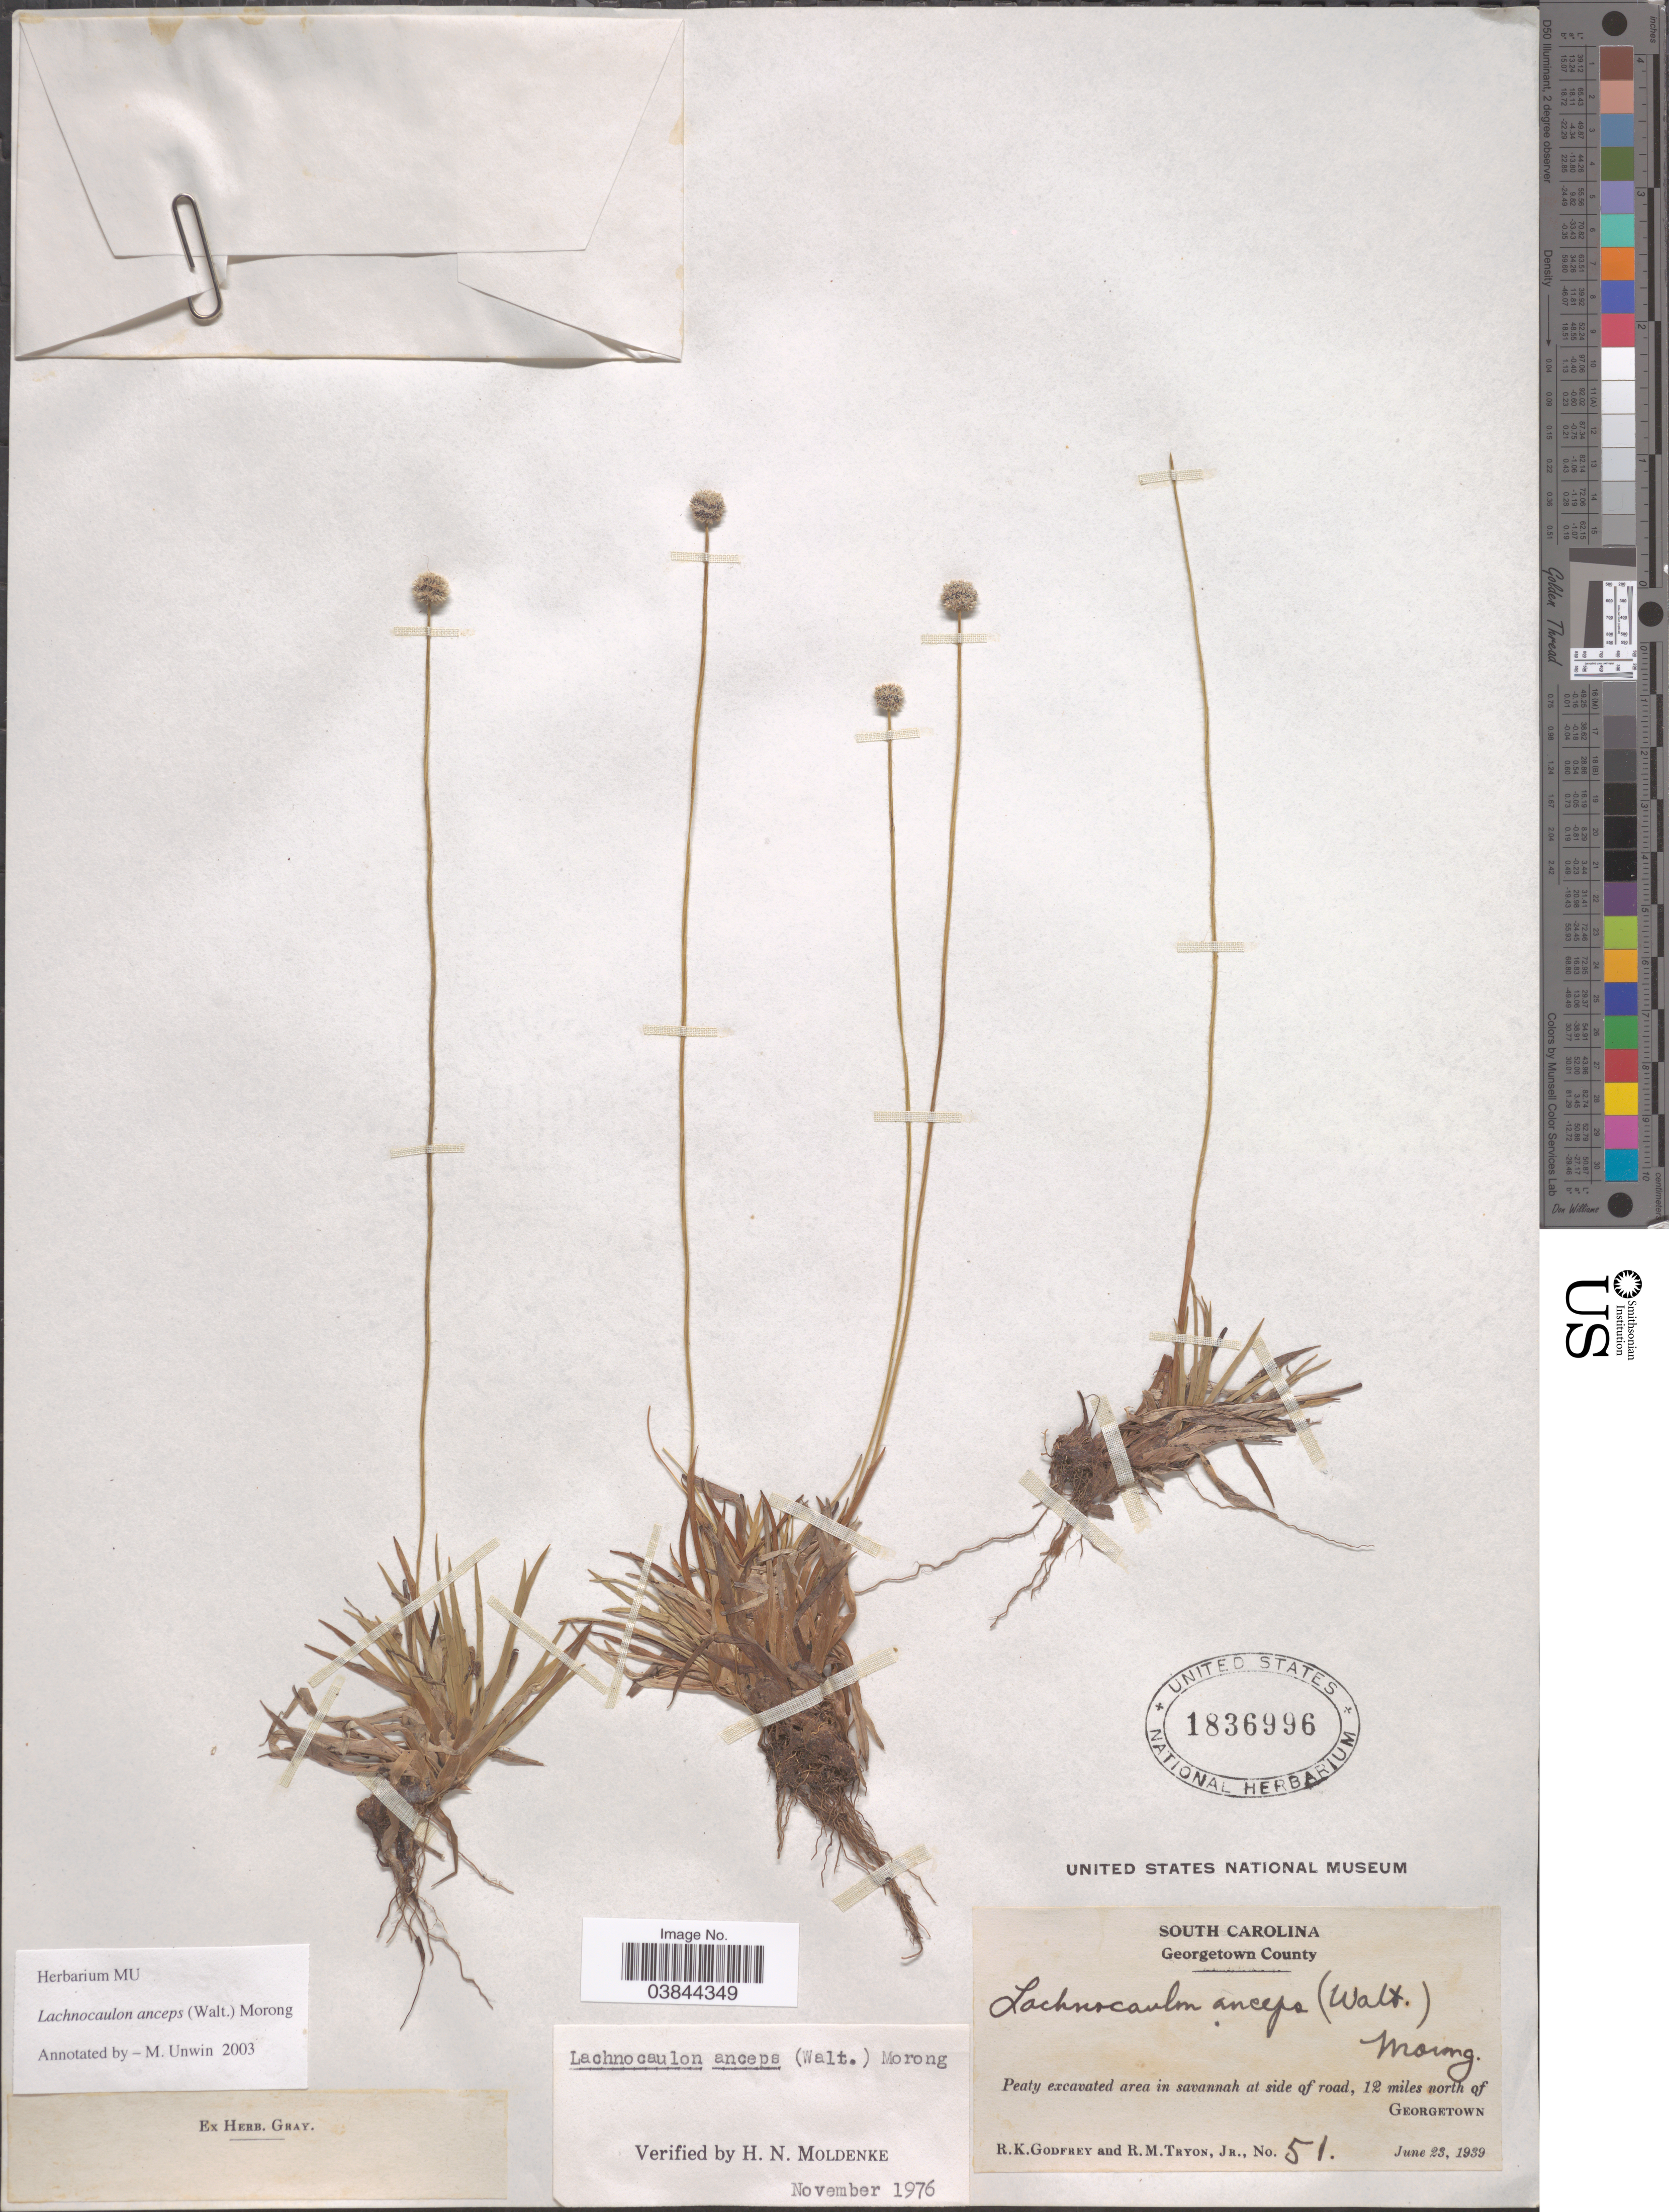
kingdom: Plantae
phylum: Tracheophyta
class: Liliopsida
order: Poales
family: Eriocaulaceae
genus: Lachnocaulon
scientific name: Lachnocaulon michauxii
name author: Kunth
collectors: R. K. Godfrey & R. Tryon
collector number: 51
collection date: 1939-06-25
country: United States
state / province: South Carolina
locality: Georgetown County. 12 miles north of Georgetown.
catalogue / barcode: US 1836996